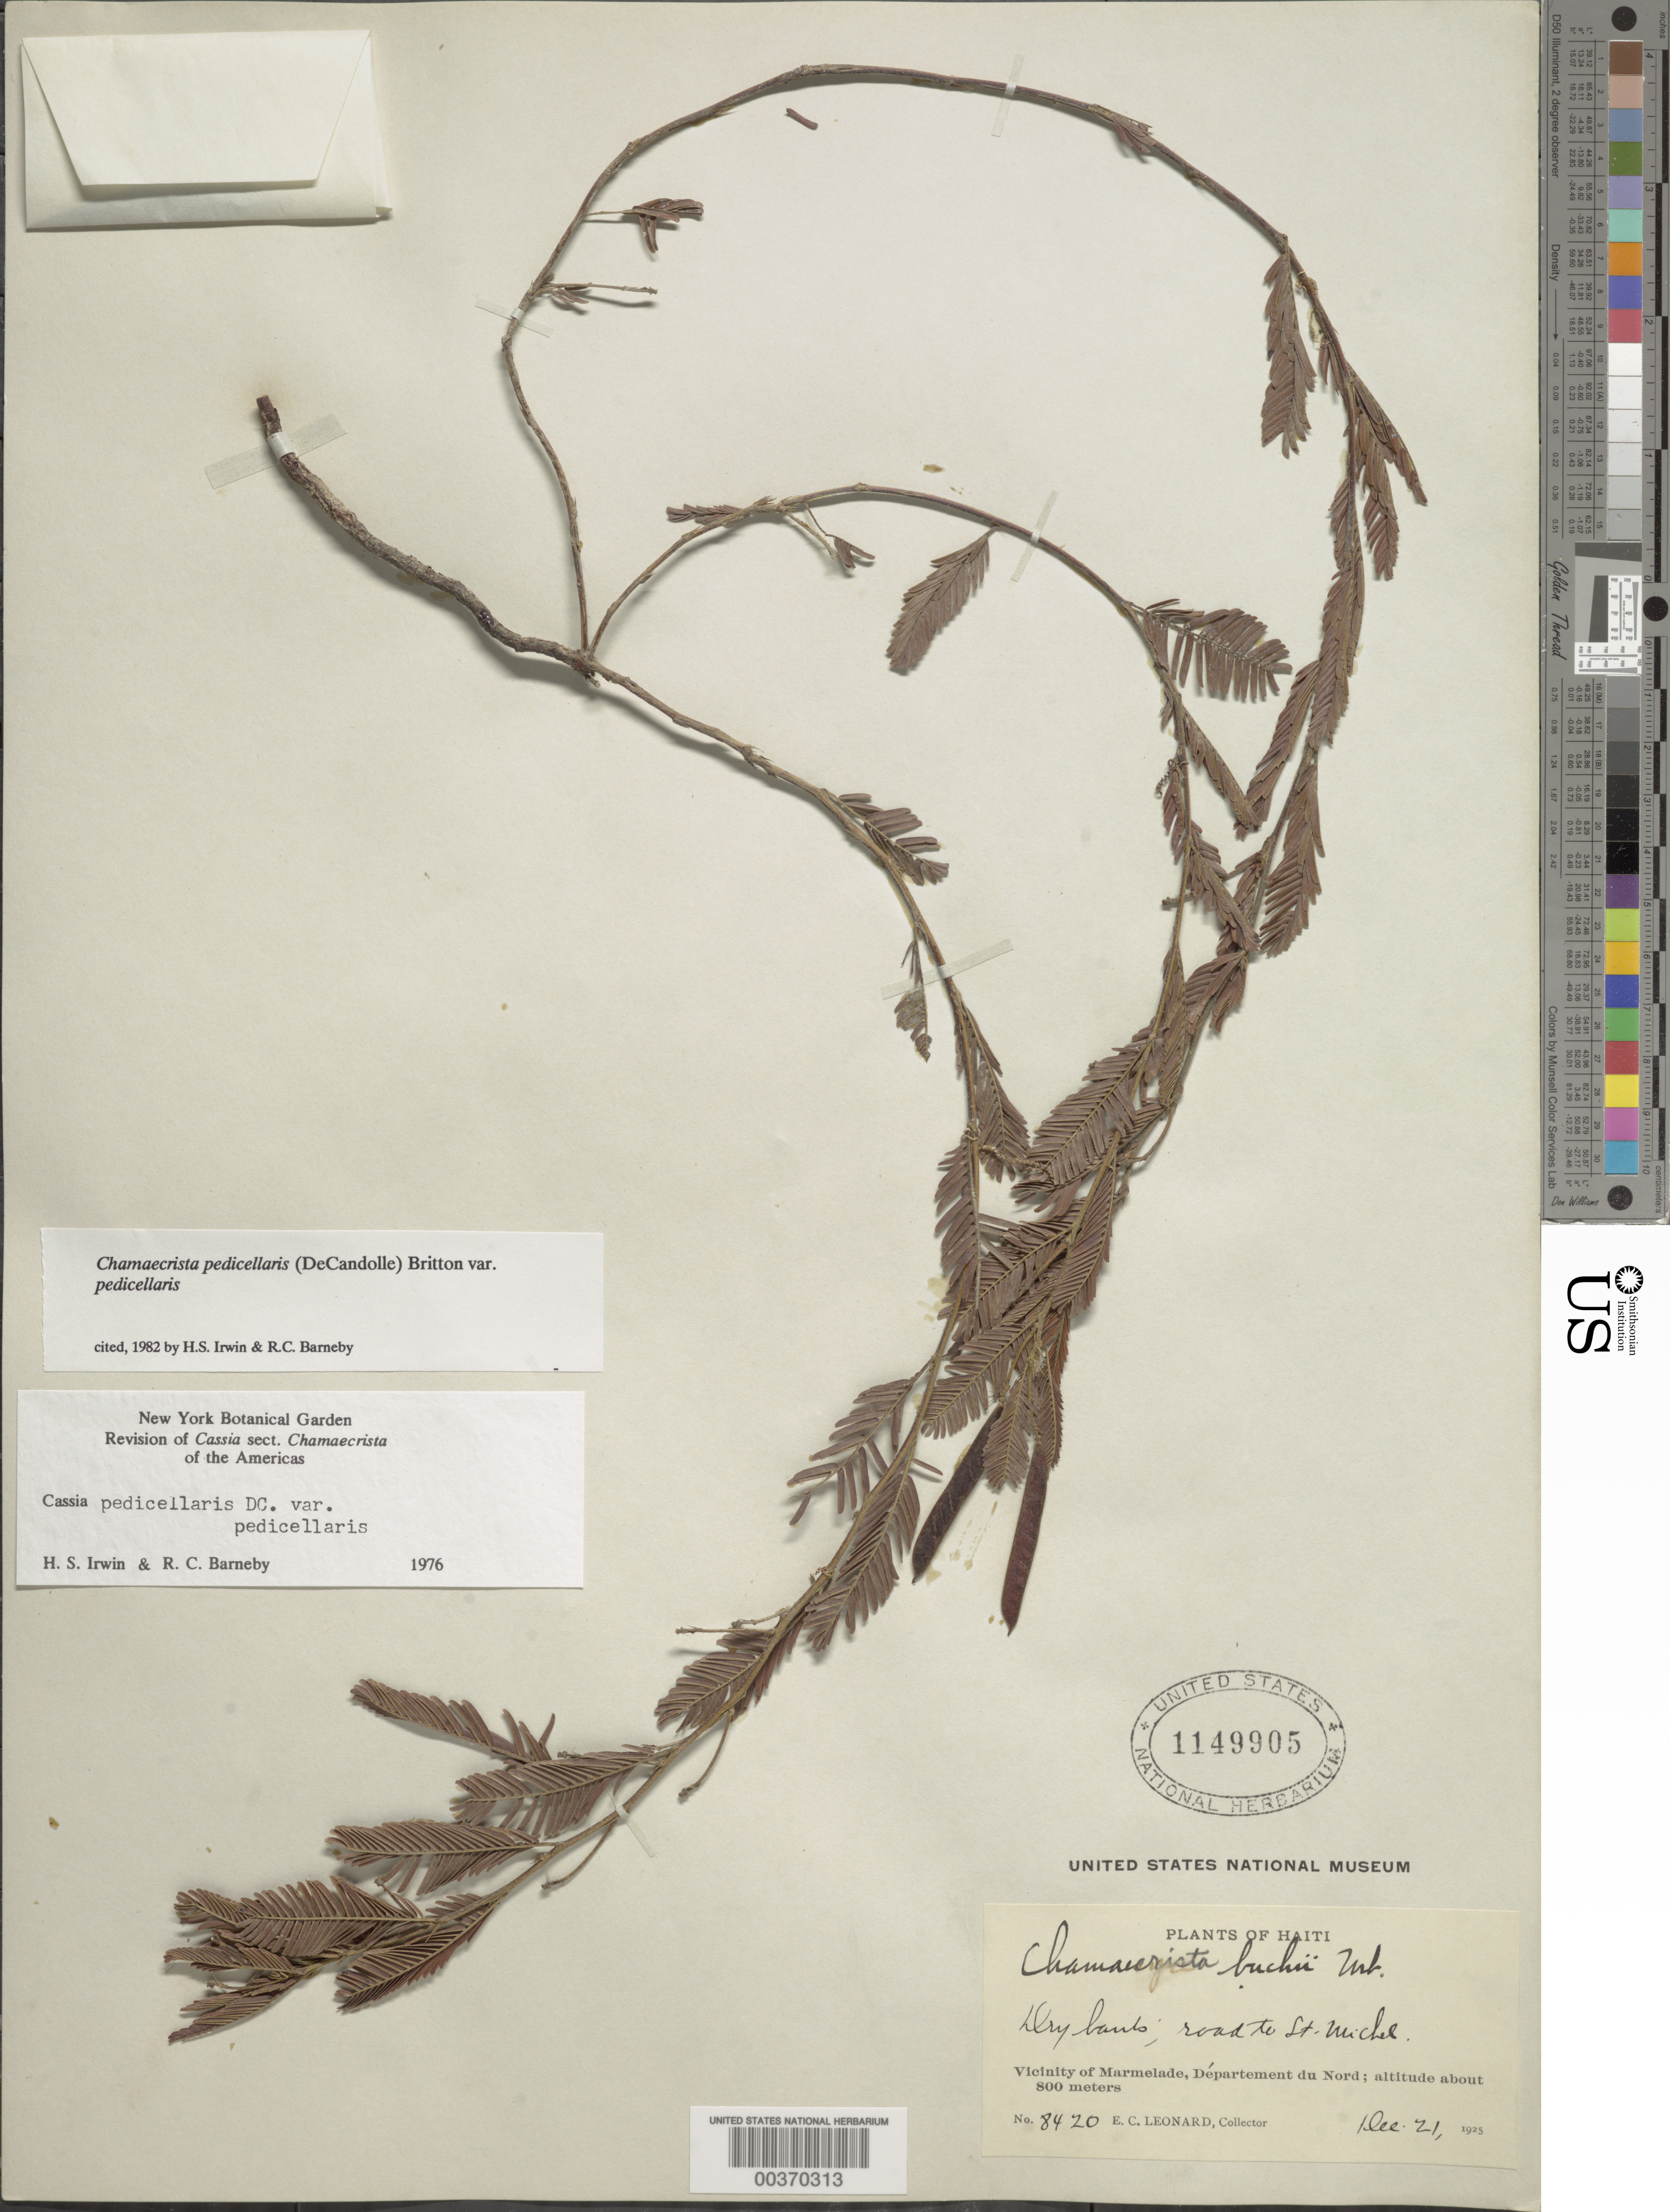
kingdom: Plantae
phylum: Tracheophyta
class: Magnoliopsida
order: Fabales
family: Fabaceae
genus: Chamaecrista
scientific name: Chamaecrista pedicellaris var. pedicellaris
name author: Britton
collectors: E. C. Leonard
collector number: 8420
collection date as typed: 21 Dec 1925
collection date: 1925-12-21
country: Haiti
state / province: Nord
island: Hispaniola Island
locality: Road to st. michel; vicinity of marmelade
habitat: Dry bank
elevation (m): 800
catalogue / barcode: US 1149905